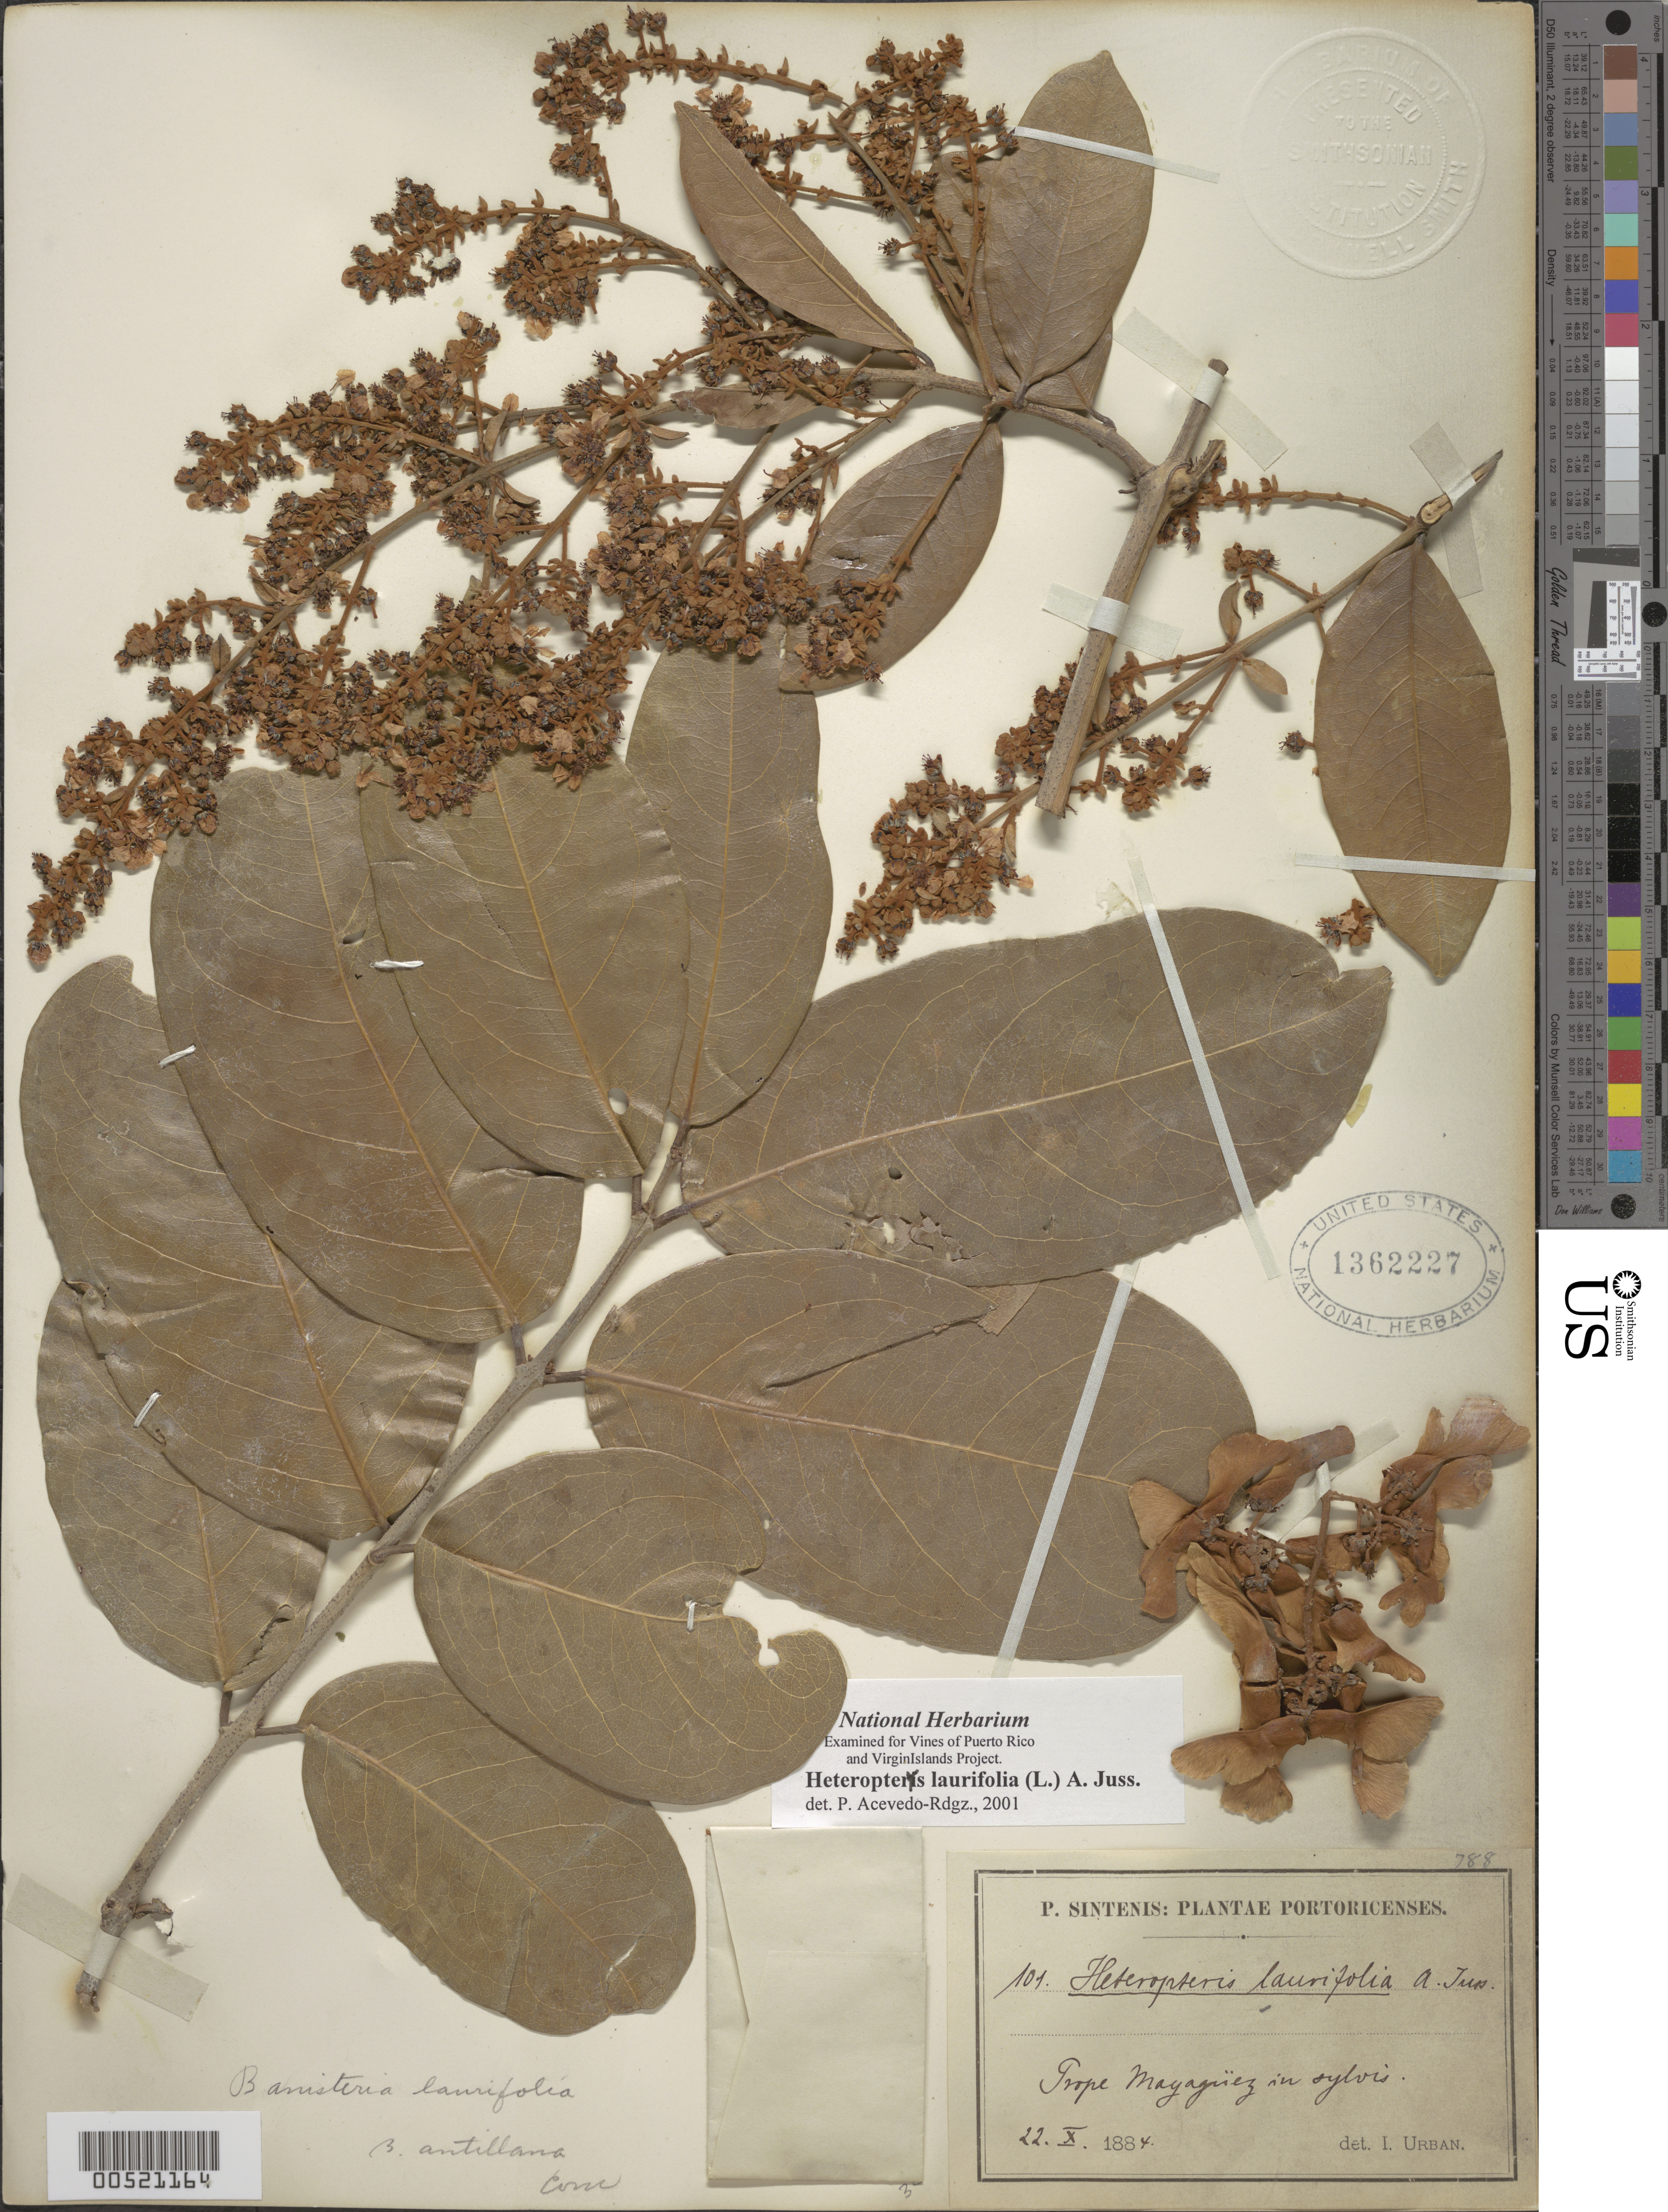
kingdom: Plantae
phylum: Tracheophyta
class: Magnoliopsida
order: Malpighiales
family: Malpighiaceae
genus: Heteropterys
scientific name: Heteropterys laurifolia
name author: (L.) A. Juss.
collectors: P. Sintenis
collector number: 101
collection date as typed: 22 Oct 1884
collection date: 1884-10-22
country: Puerto Rico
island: Greater Antilles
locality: Prope Mayaguez. In sylvis.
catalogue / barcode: US 1362227